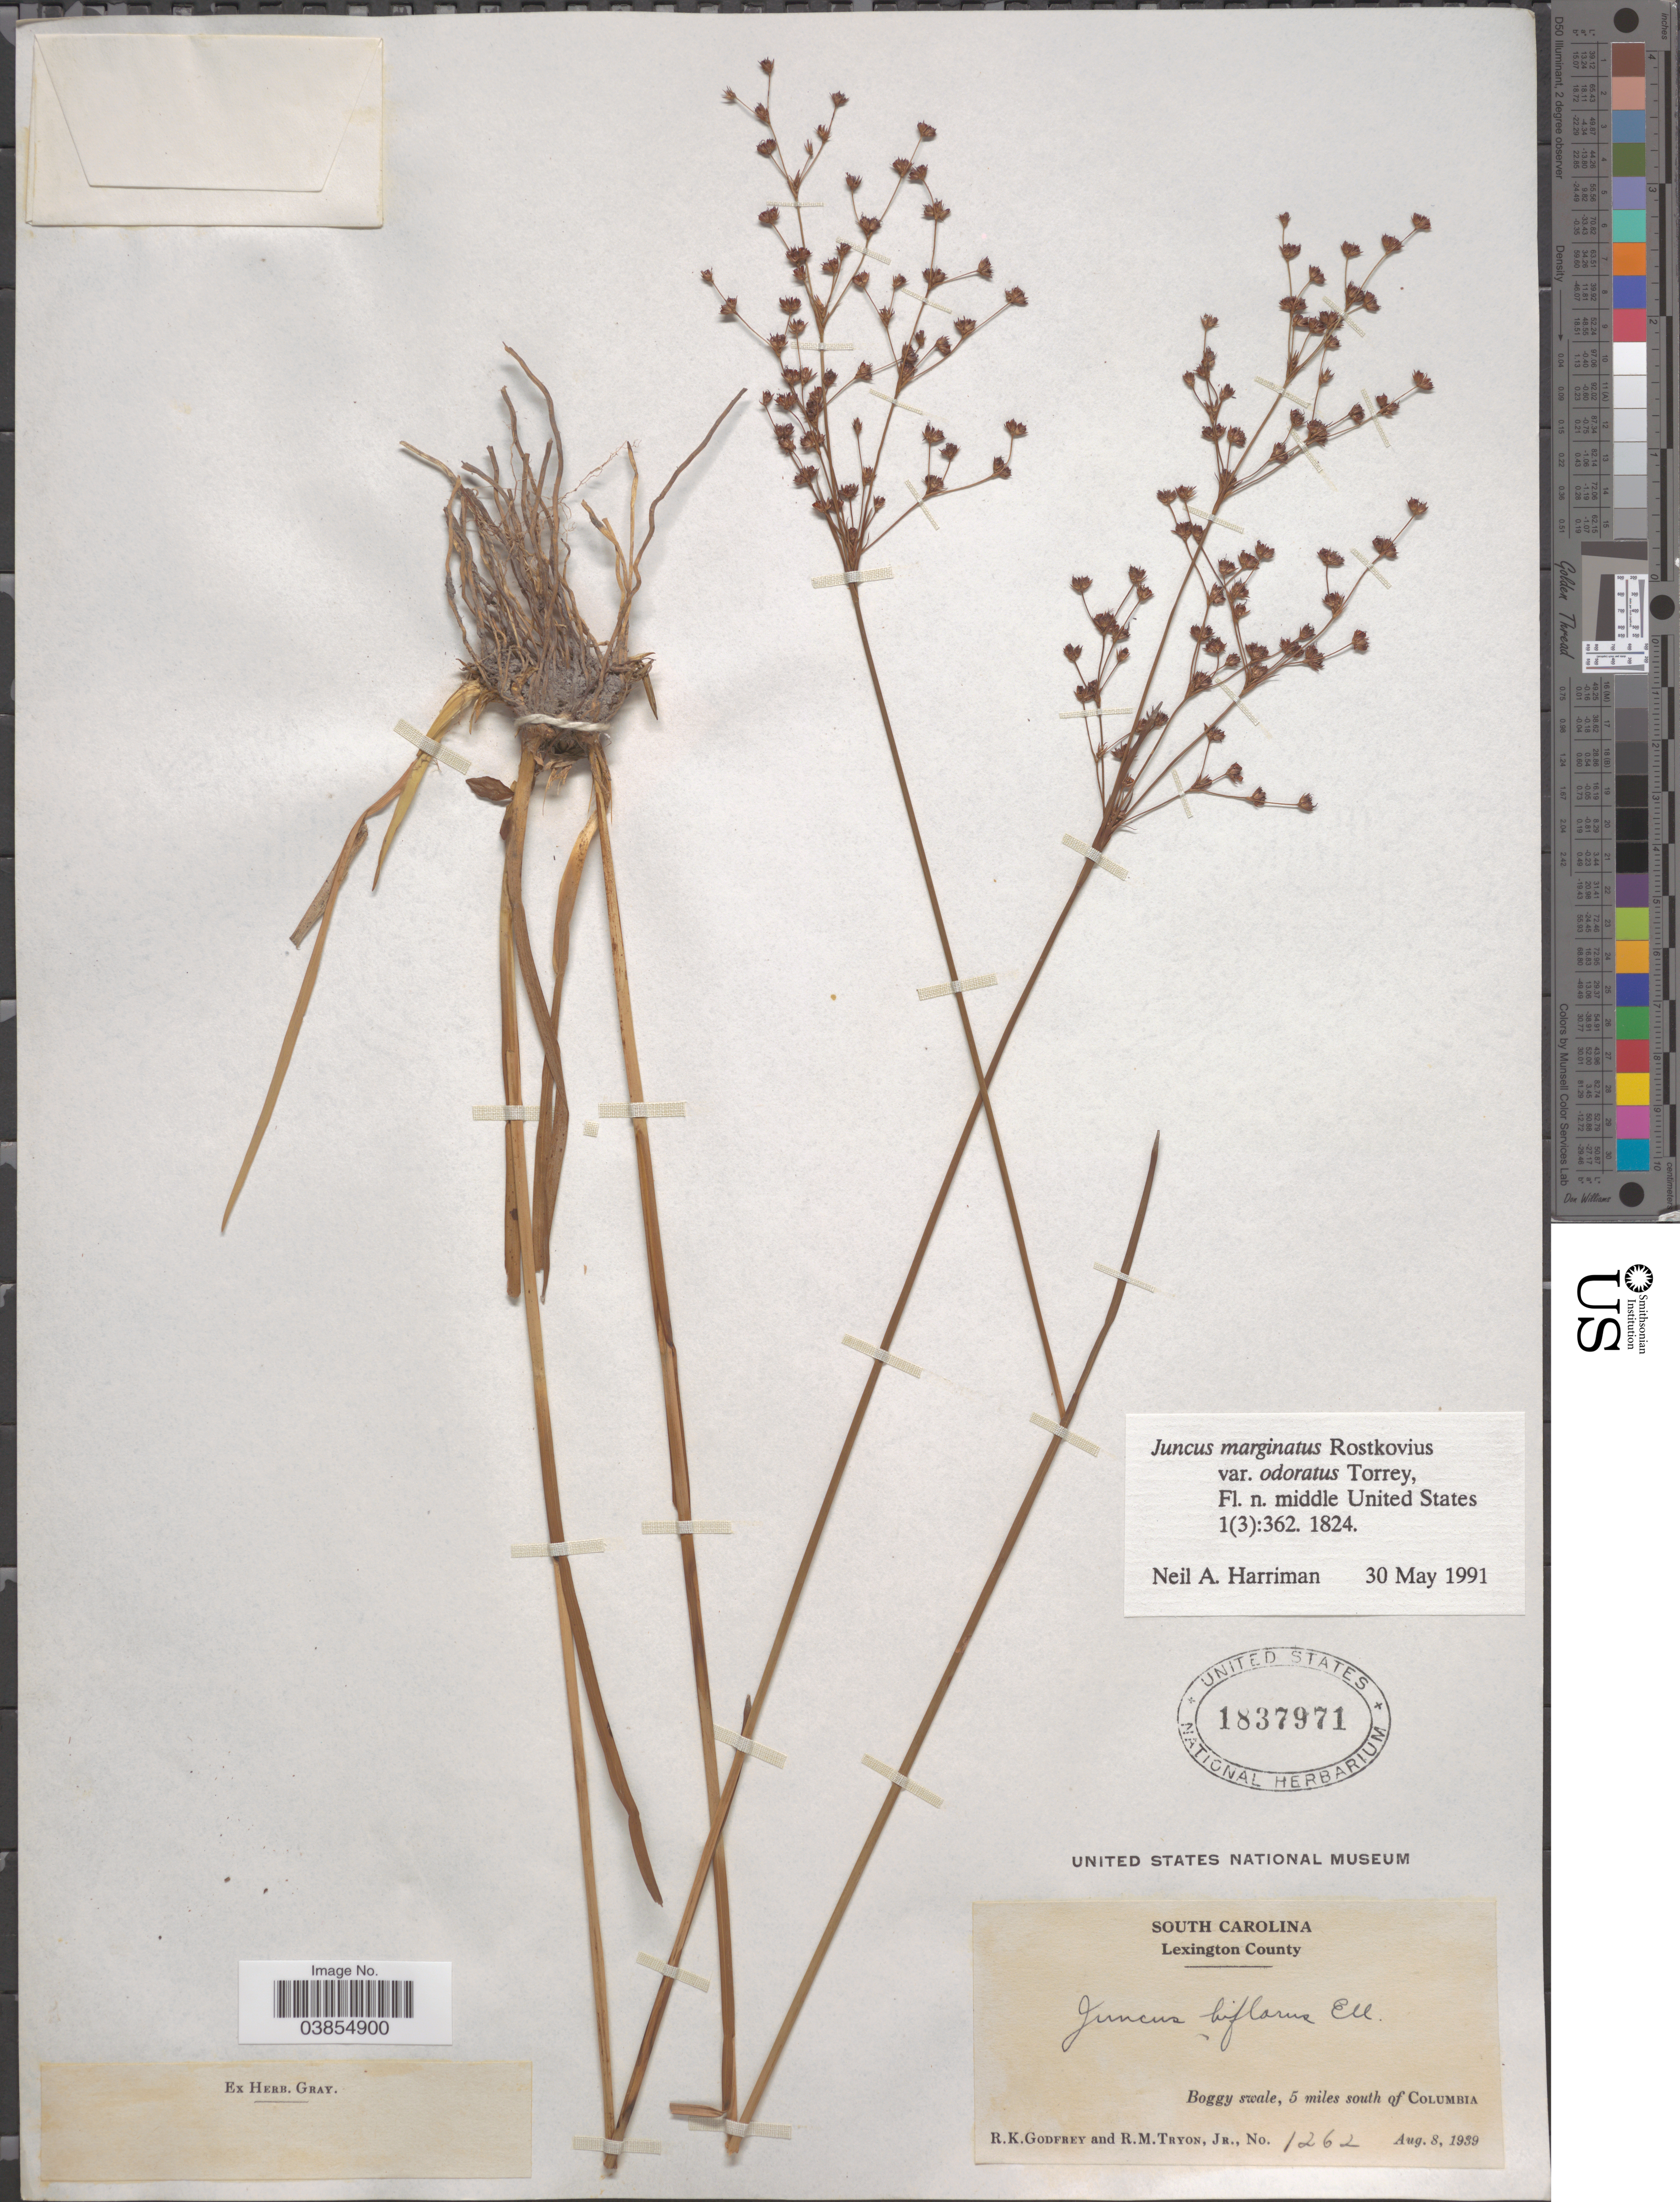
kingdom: Plantae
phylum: Tracheophyta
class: Liliopsida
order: Poales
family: Juncaceae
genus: Juncus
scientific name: Juncus marginatus var. odoratus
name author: Torr.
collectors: R. K. Godfrey & R. Tryon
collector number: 1262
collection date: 1939-08-08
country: United States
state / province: South Carolina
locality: Lexington County. Boggy swale, 5 miles south of Columbia.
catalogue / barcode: US 1837971